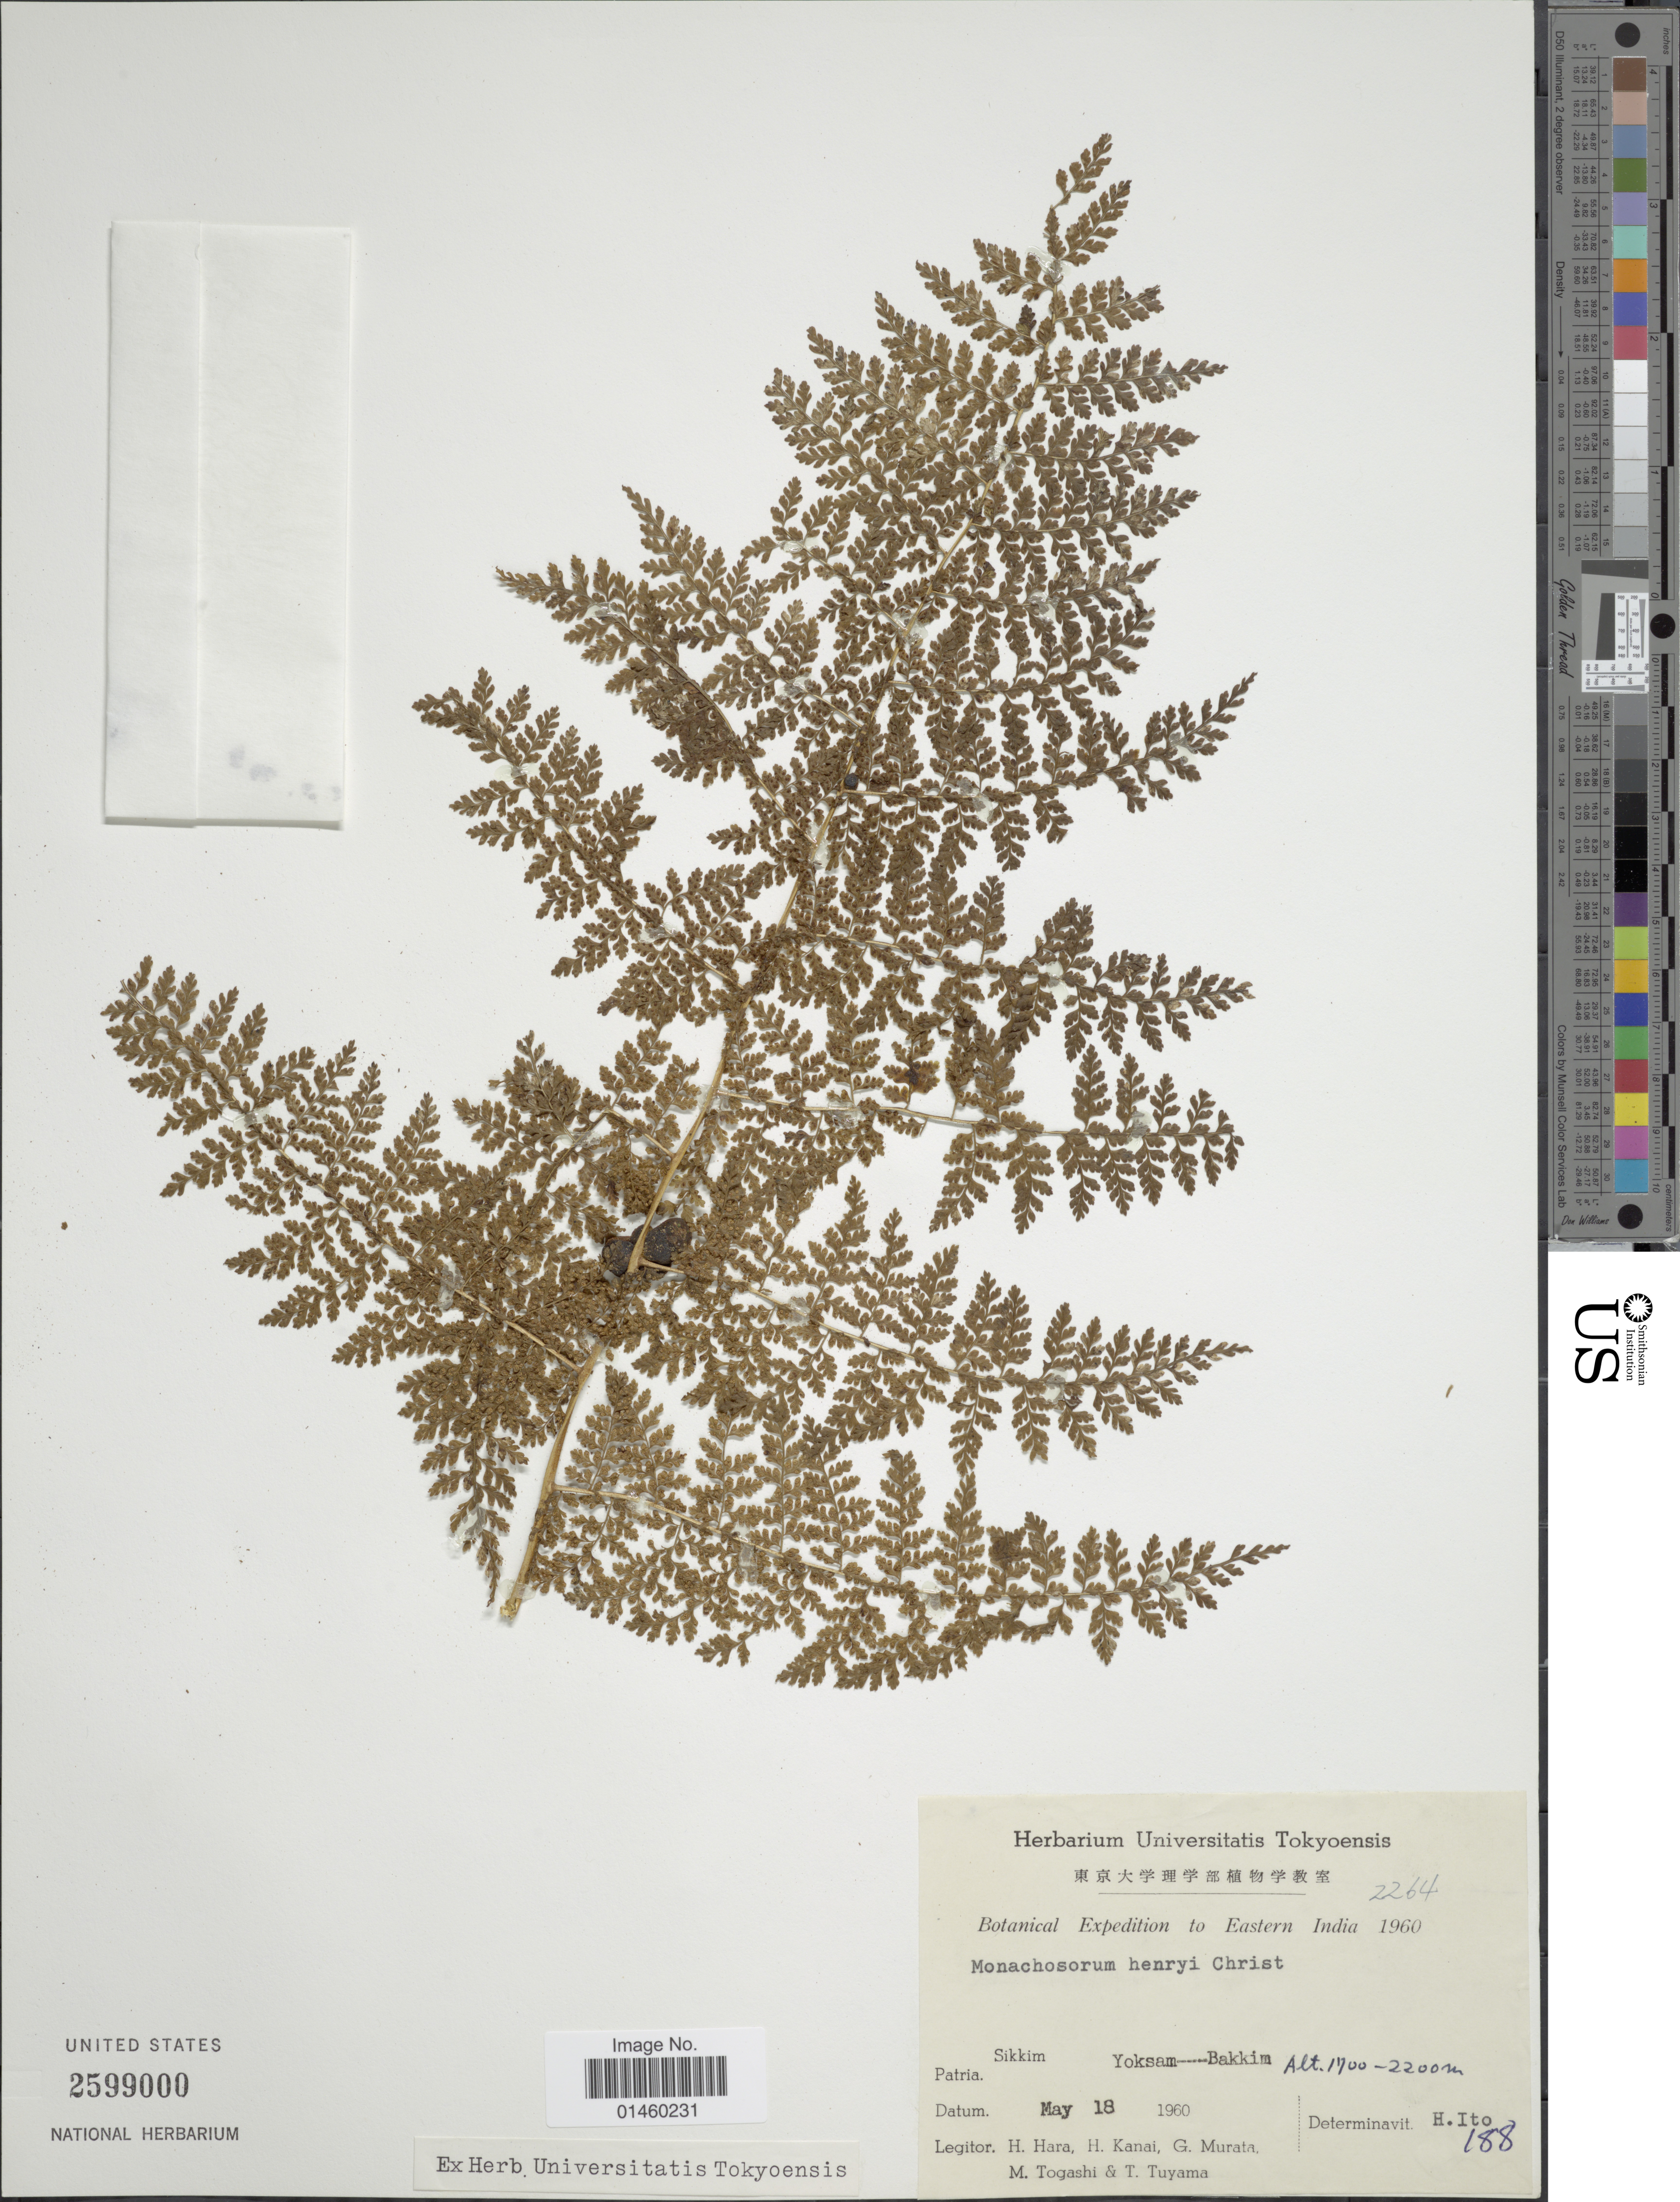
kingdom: Plantae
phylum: Tracheophyta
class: Polypodiopsida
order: Polypodiales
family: Dennstaedtiaceae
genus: Monachosorum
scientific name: Monachosorum subdigitatum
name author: (Blume) Kuhn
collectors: H. Hara, H. Kanai, G. Murata & M. Togashi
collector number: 2264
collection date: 1960-05-18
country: India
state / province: Sikkim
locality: Yoksam. Bakkim.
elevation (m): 1700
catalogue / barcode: US 2599000